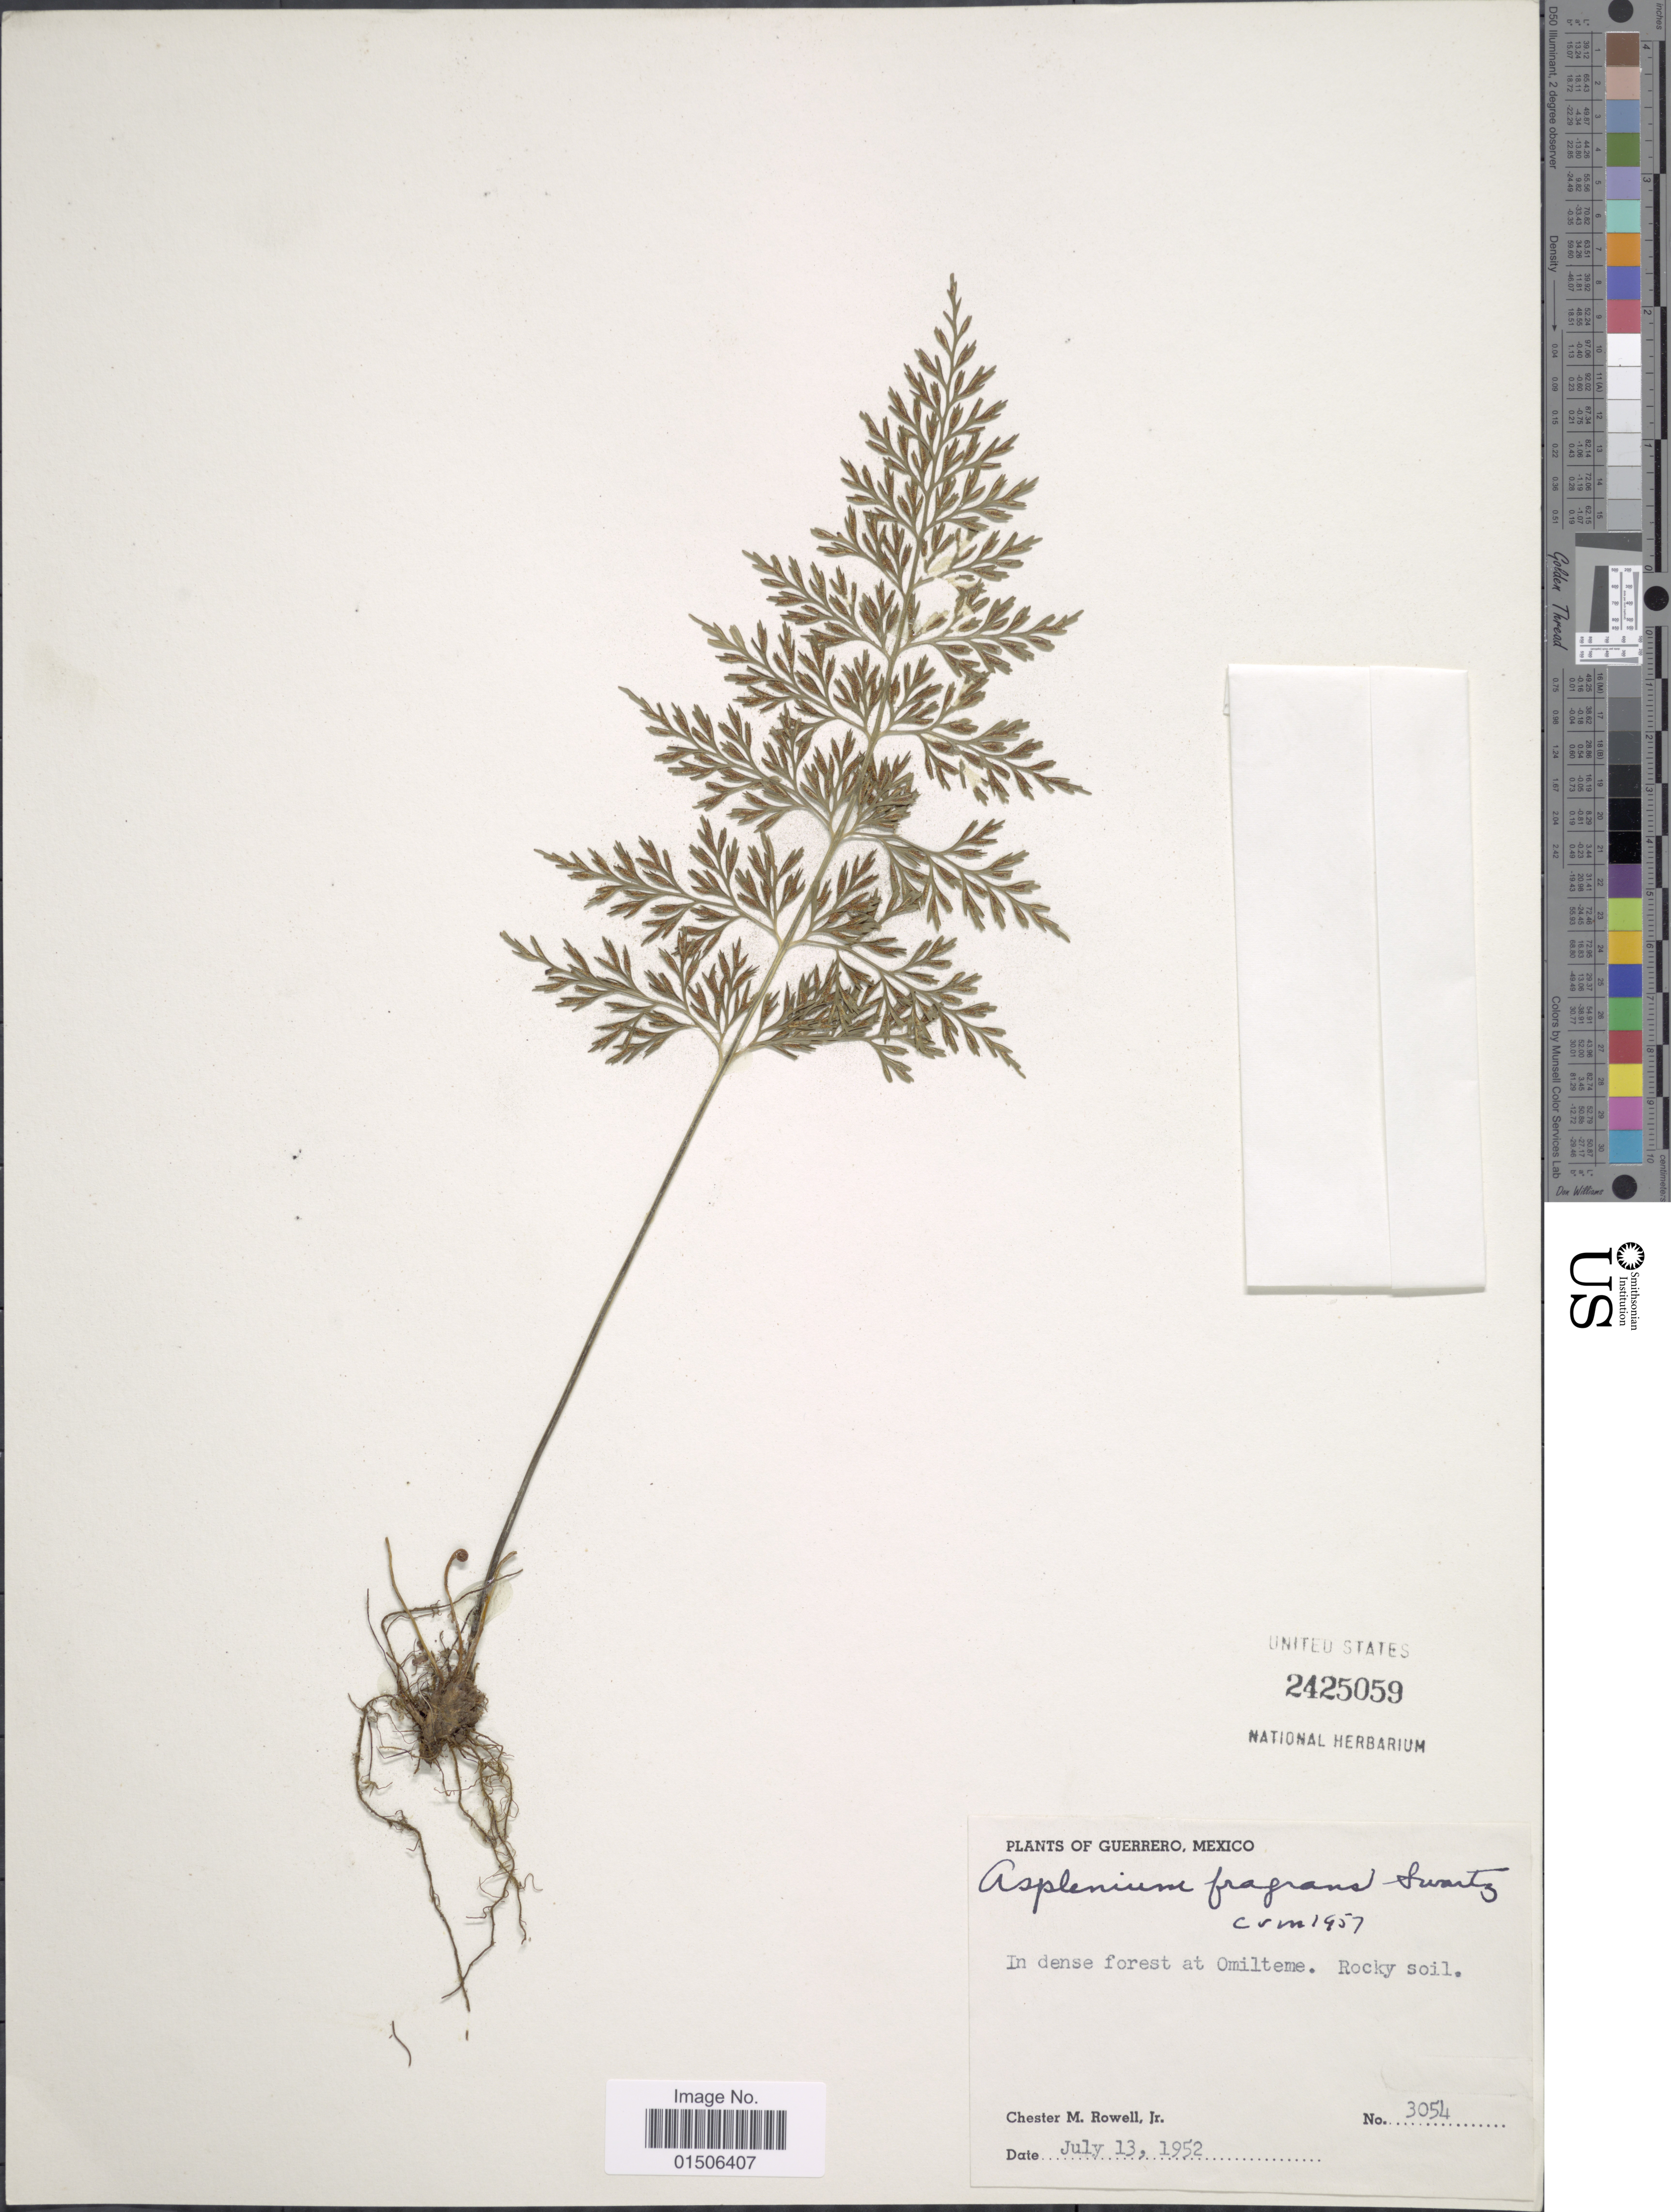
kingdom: Plantae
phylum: Tracheophyta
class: Polypodiopsida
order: Polypodiales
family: Aspleniaceae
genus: Asplenium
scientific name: Asplenium fragrans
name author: Sw.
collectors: C. M. Rowell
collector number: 3054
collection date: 1952-07-13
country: Mexico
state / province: Guerrero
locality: In dense forest at Omilteme. Rocky soil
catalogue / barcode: US 2425059